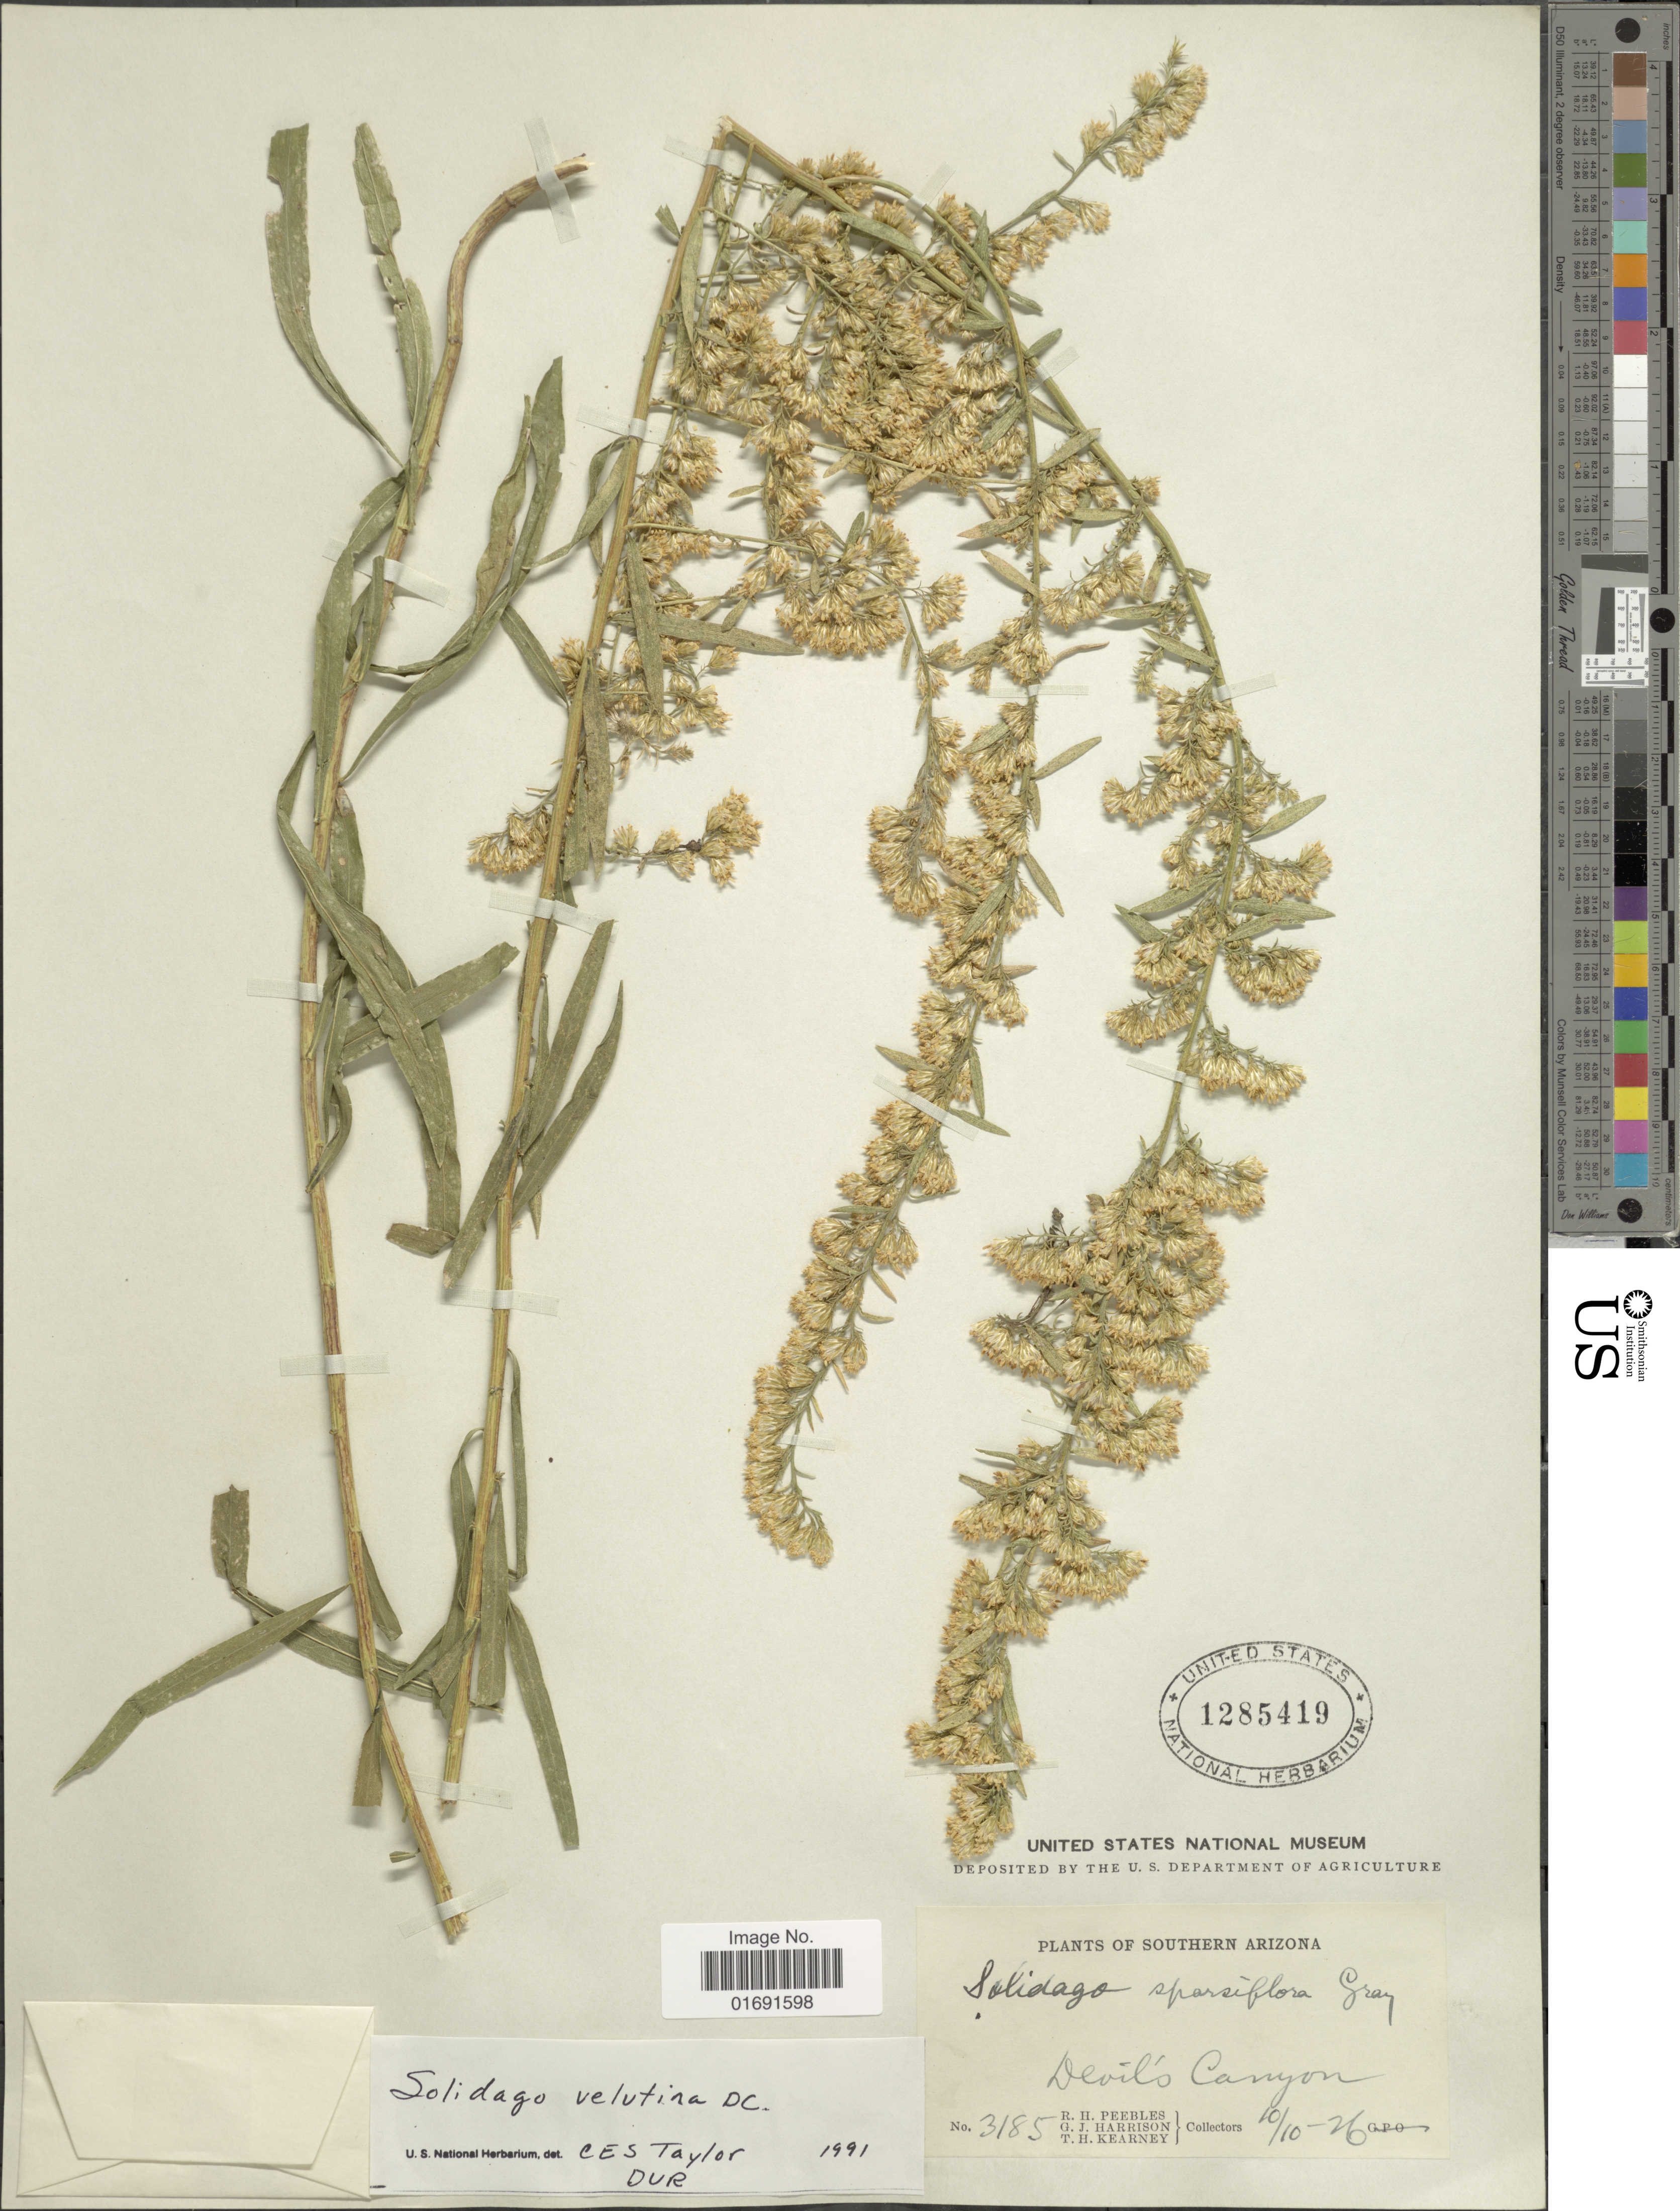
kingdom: Plantae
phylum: Tracheophyta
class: Magnoliopsida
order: Asterales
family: Asteraceae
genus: Solidago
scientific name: Solidago velutina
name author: DC.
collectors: R. H. Peebles, G. J. Harrison & T. H. Kearney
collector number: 3185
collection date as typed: Transcribed d/m/y: 10/10/26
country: United States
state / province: Arizona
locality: Southern Arizona, Devil's Canyon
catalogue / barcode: US 1285419